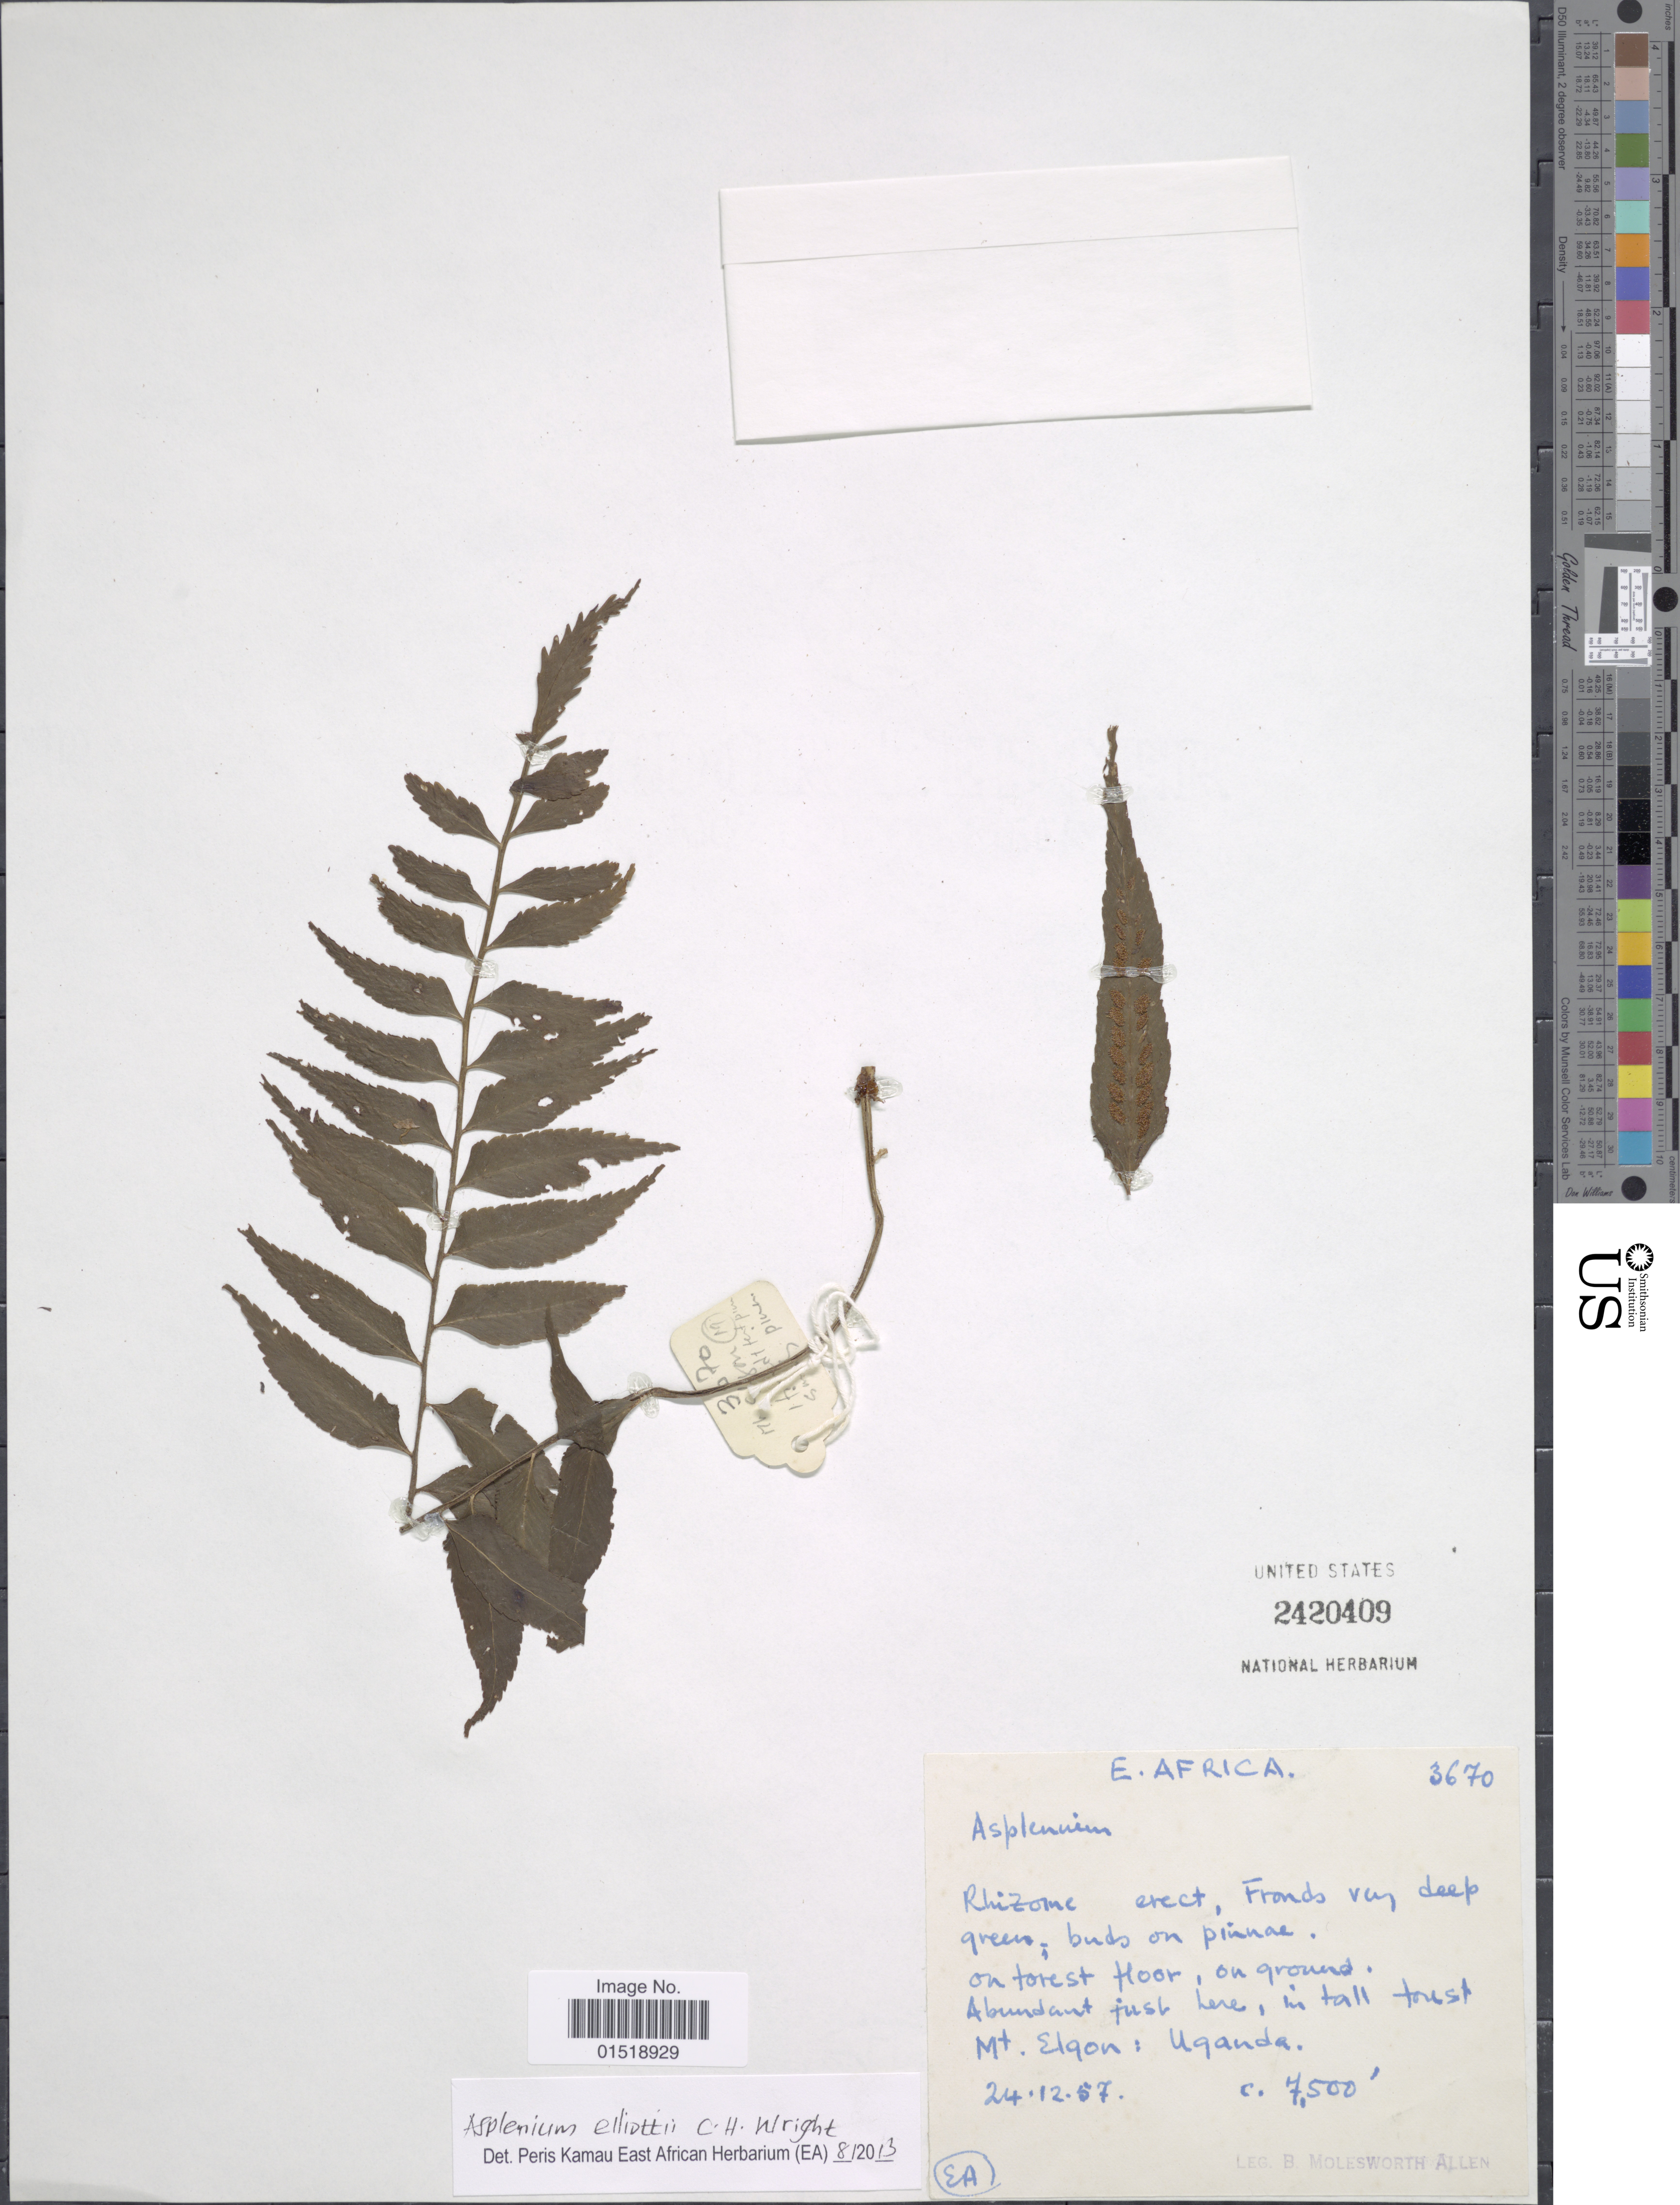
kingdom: Plantae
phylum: Tracheophyta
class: Polypodiopsida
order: Polypodiales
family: Aspleniaceae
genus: Asplenium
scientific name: Asplenium elliottii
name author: C.H. Wright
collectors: B. E. G. Molesworth-Allen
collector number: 3670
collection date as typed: Transcribed d/m/y: 24/12/57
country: Uganda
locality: E. Africa. Mt. Elgon.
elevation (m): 2286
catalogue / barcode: US 2420409